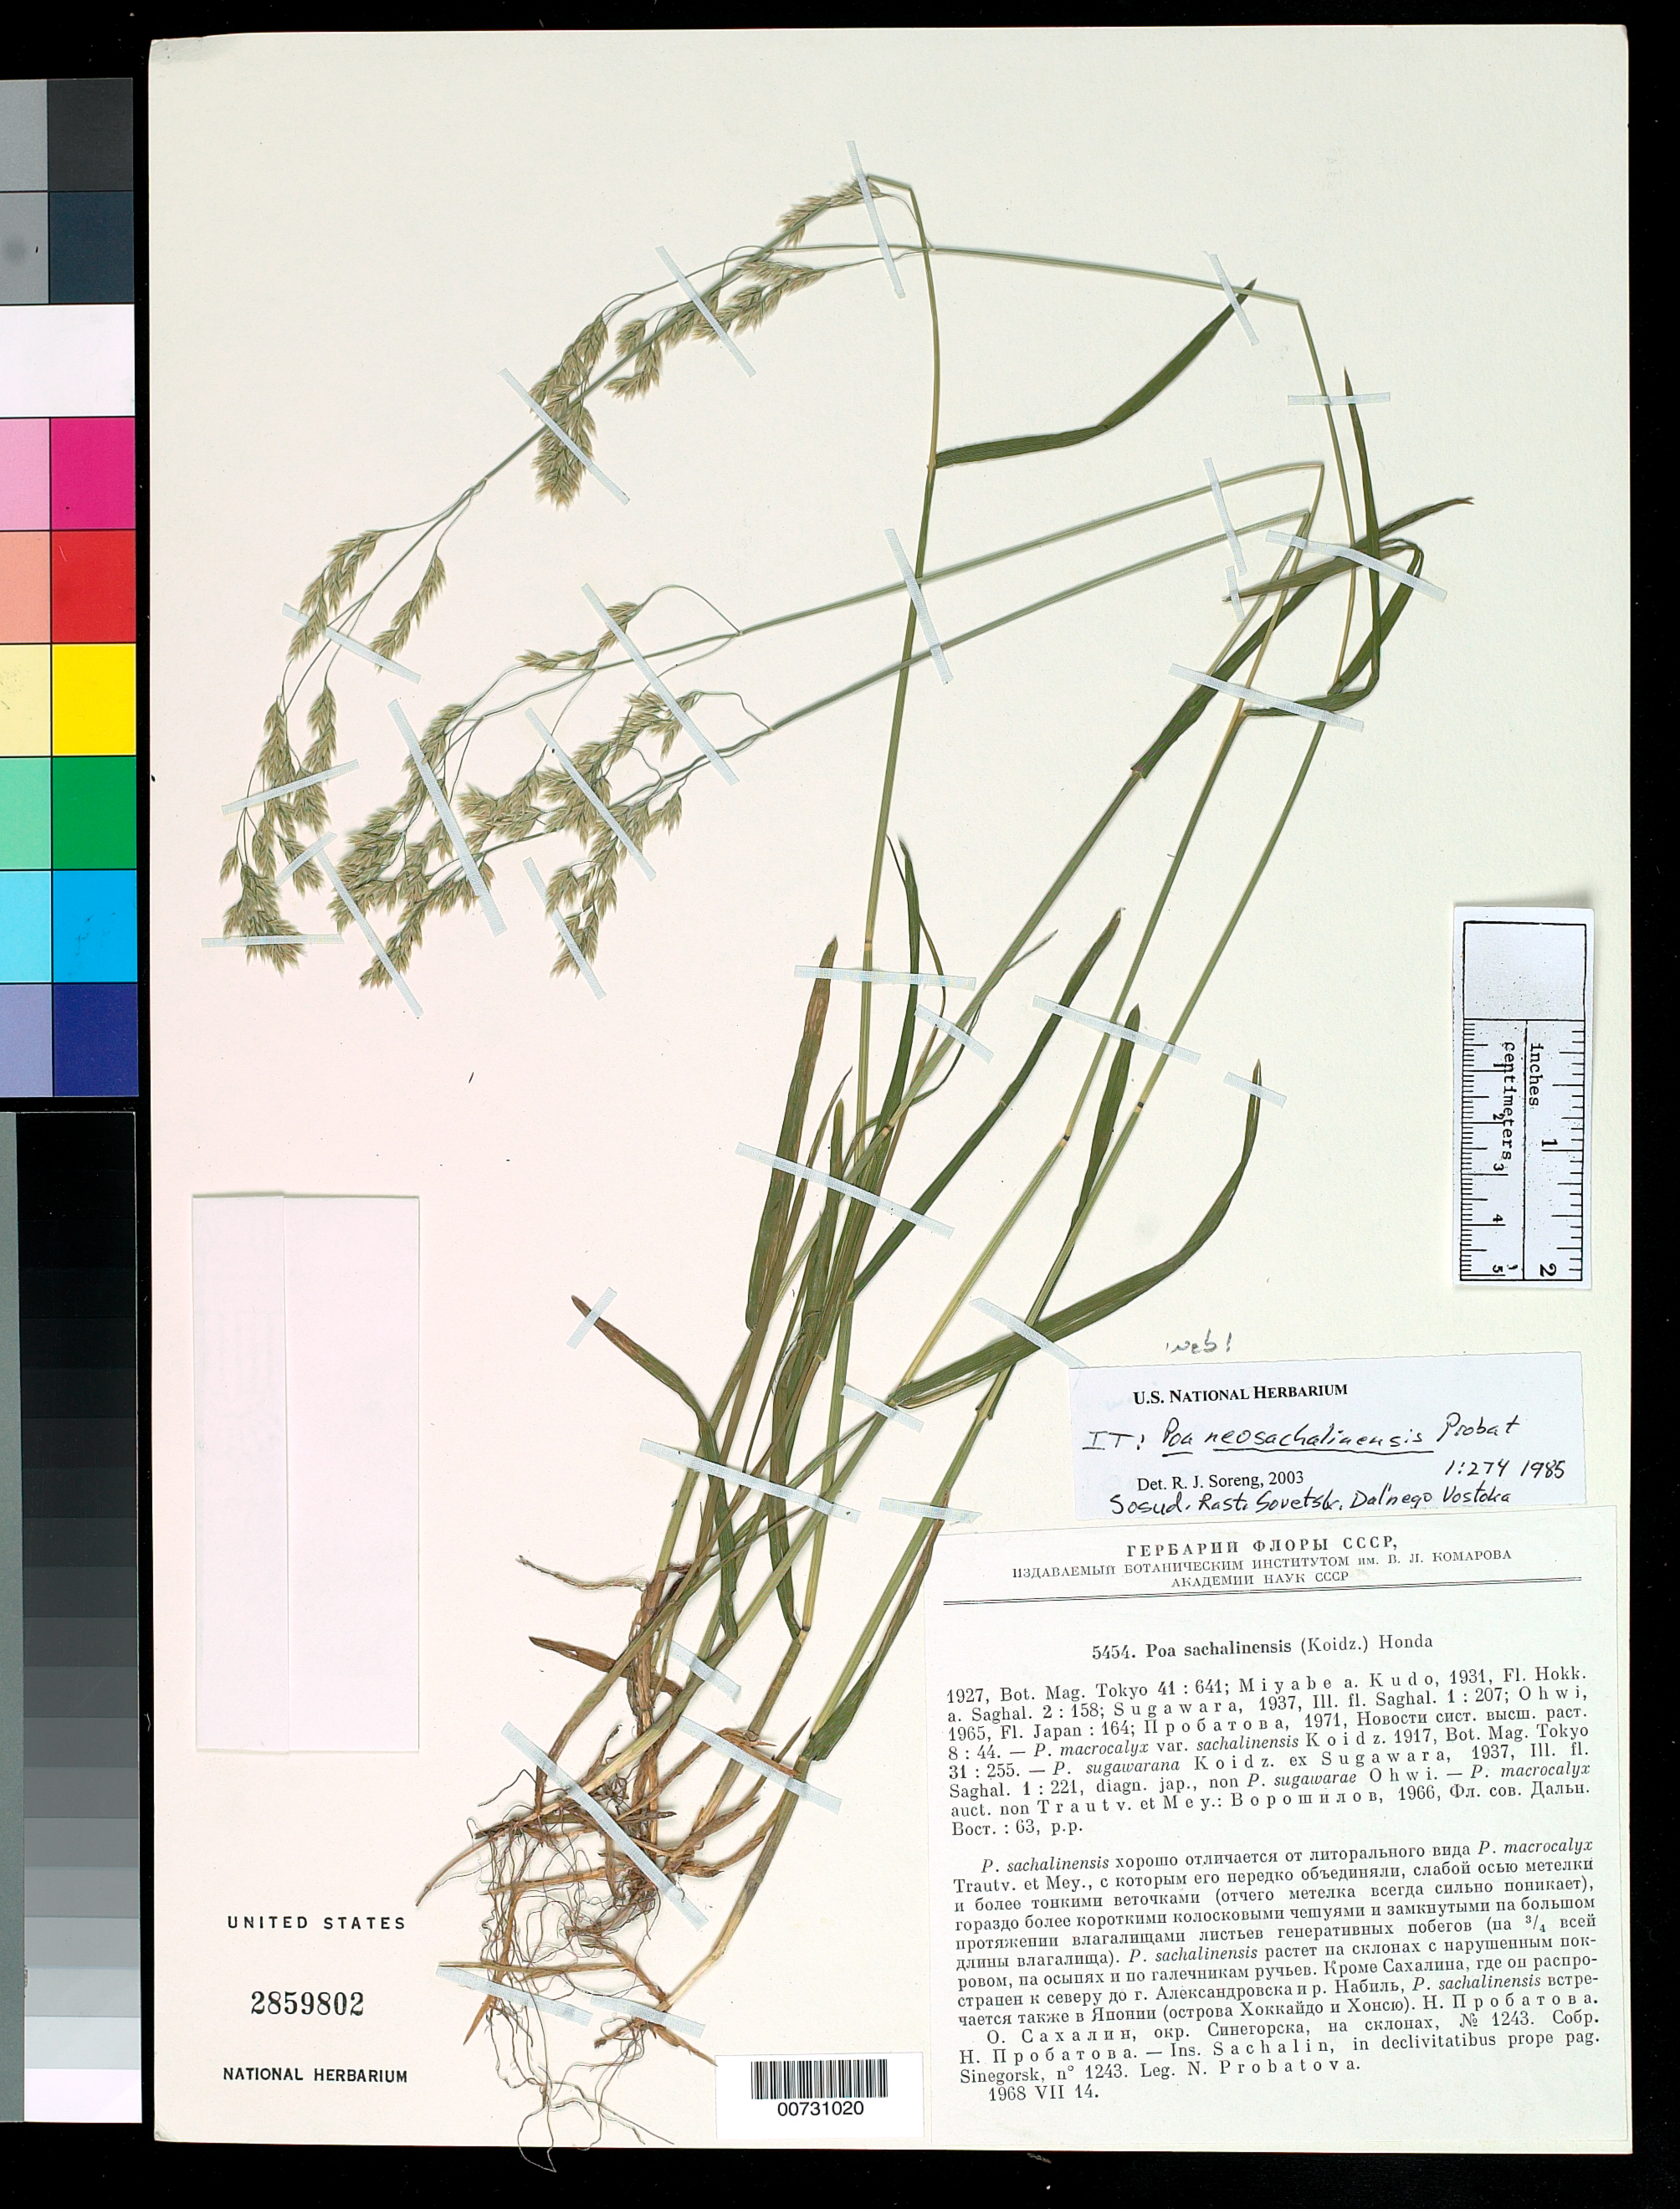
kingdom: Plantae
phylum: Tracheophyta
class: Liliopsida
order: Poales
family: Poaceae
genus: Poa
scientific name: Poa neosachalinensis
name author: Prob.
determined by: Soreng, Robert J., Research Associate (BOT), Smithsonian Institution - National Museum of Natural History (UNITED STATES)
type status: Isotype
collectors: N. S. Probatova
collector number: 1243 [Herb Fl. SSSR 5454]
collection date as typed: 14 Jul 1968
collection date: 1968-07-14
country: Russian Federation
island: Sakhalin Island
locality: Ins. Sachalin, in declivitatibus prope pag. Sinegorsk.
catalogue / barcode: US 2859802